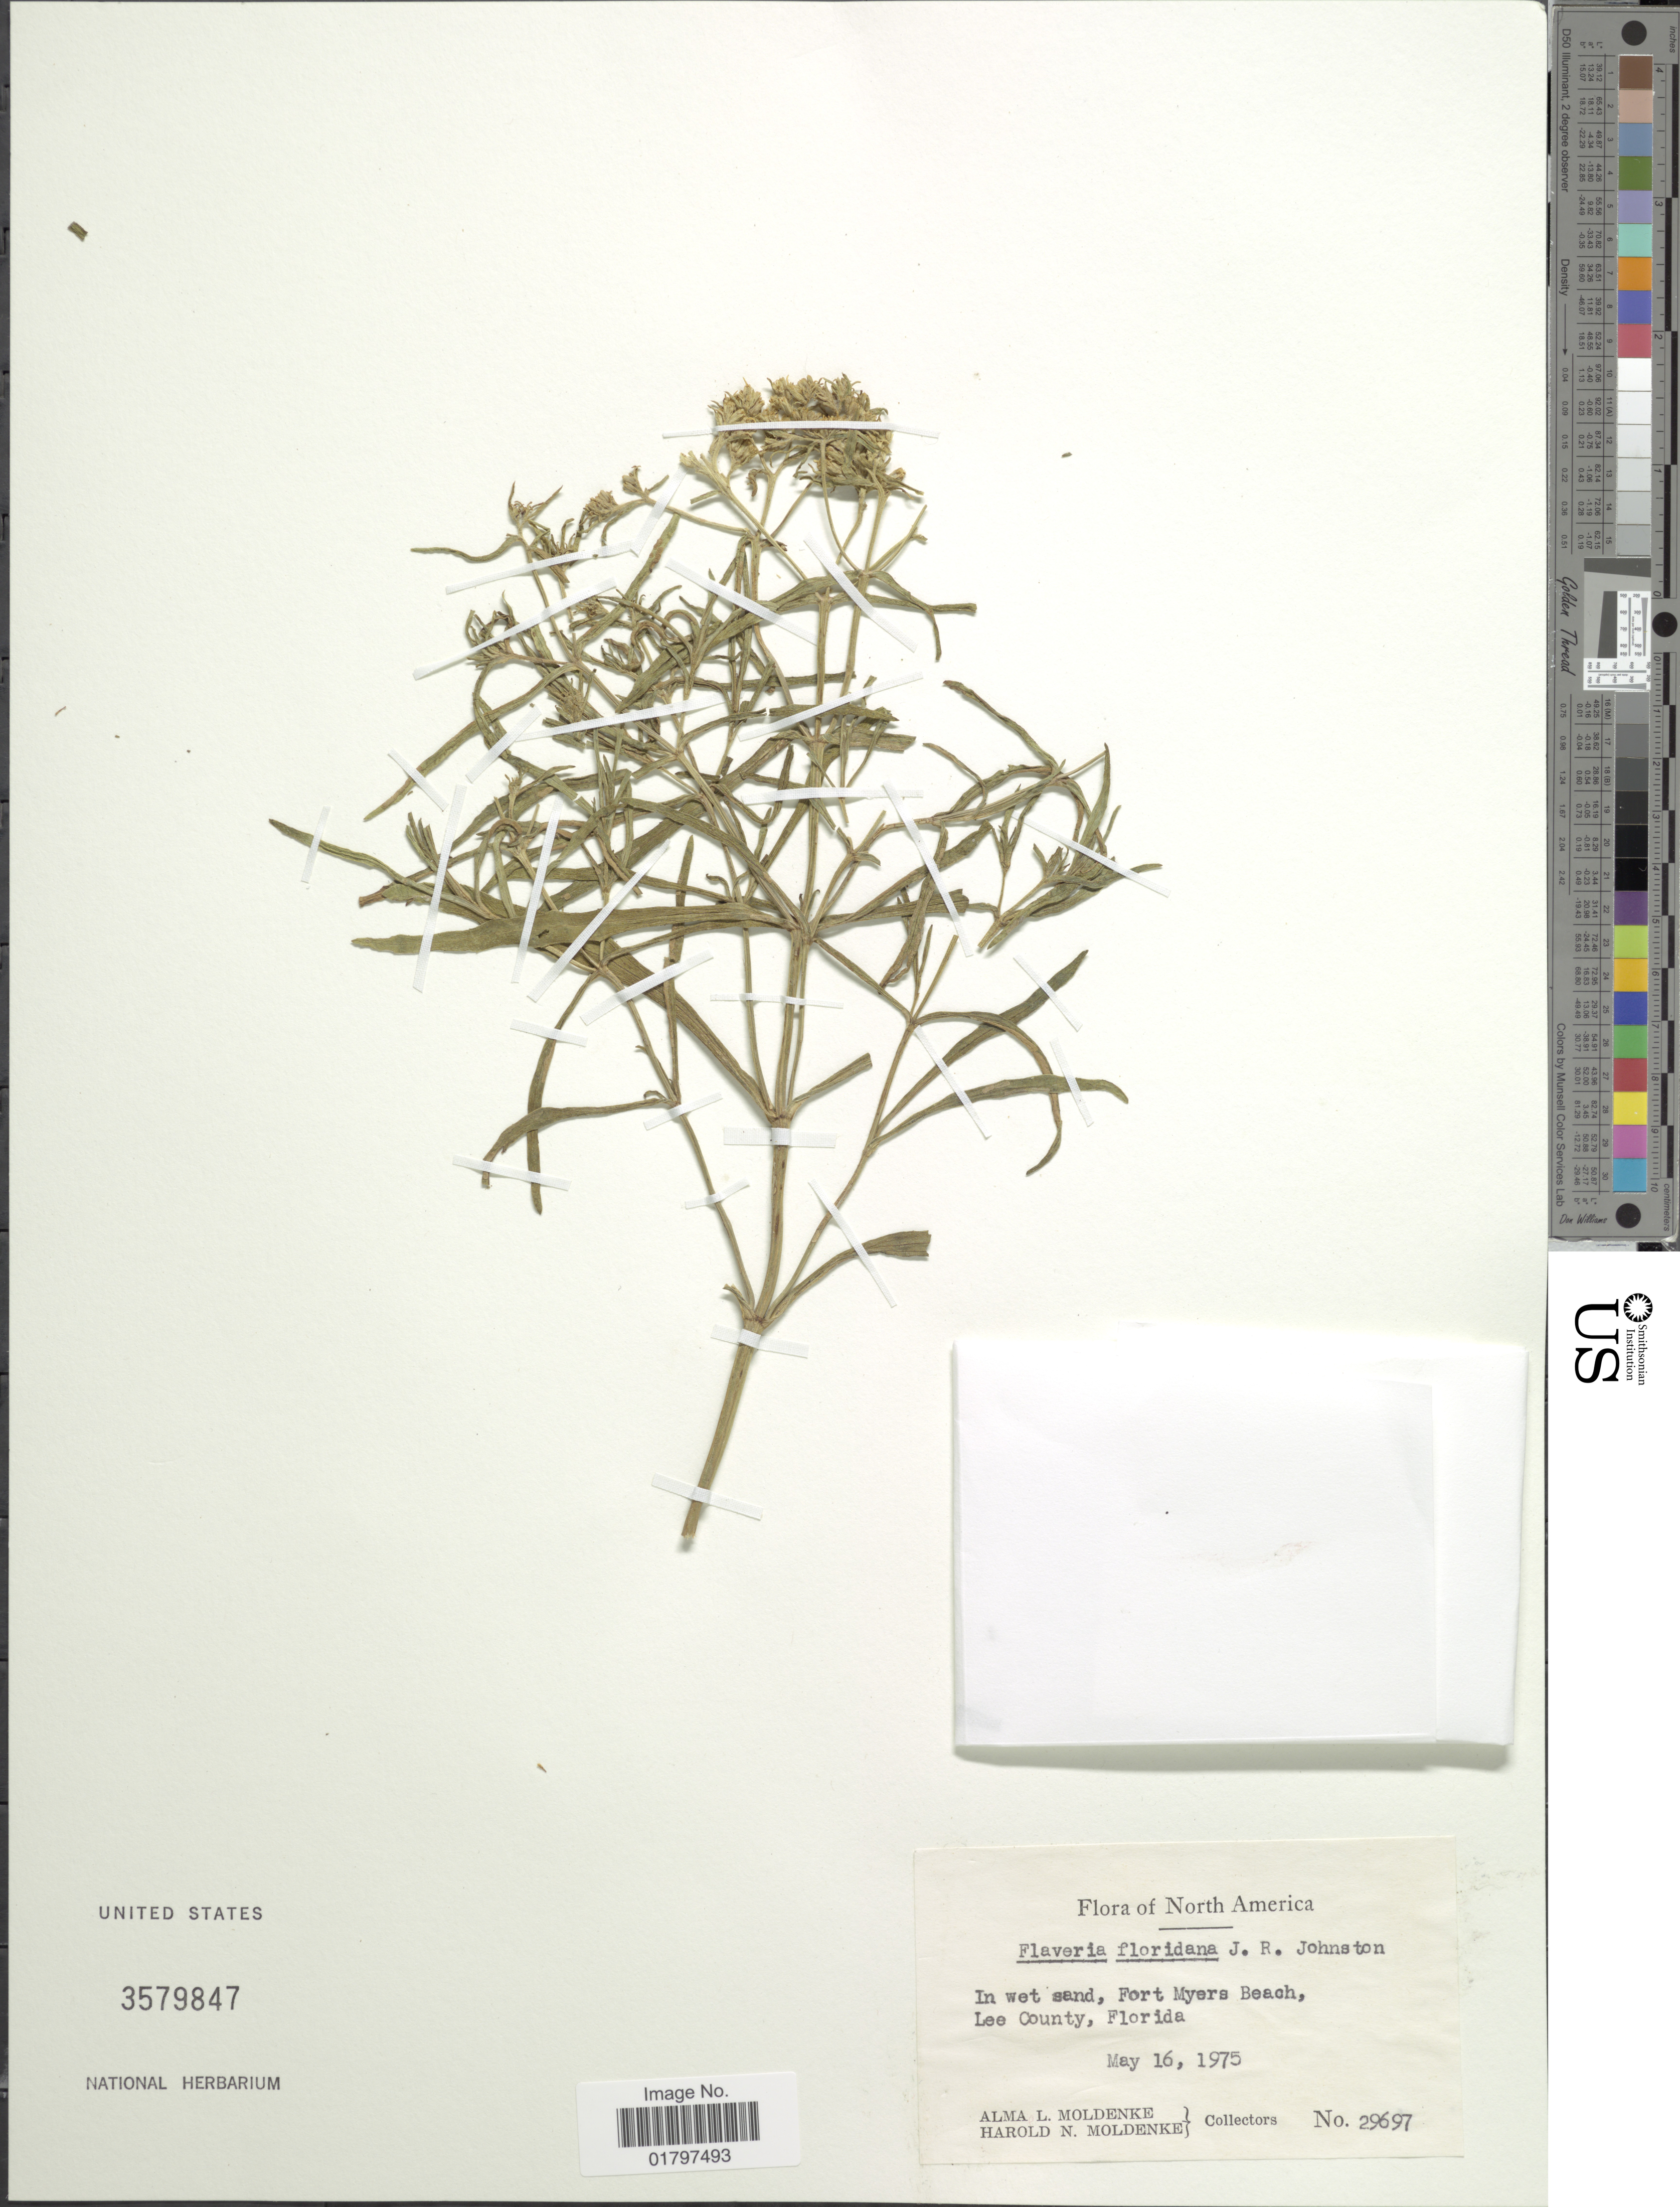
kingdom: Plantae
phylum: Tracheophyta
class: Magnoliopsida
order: Asterales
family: Asteraceae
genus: Flaveria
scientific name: Flaveria floridana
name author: J.R. Johnst.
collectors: A. L. Moldenke & H. N. Moldenke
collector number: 29697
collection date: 1975-05-16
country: United States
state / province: Florida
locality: In wet sand, Fort Myers Beach, Lee County, Florida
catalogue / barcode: US 3579847